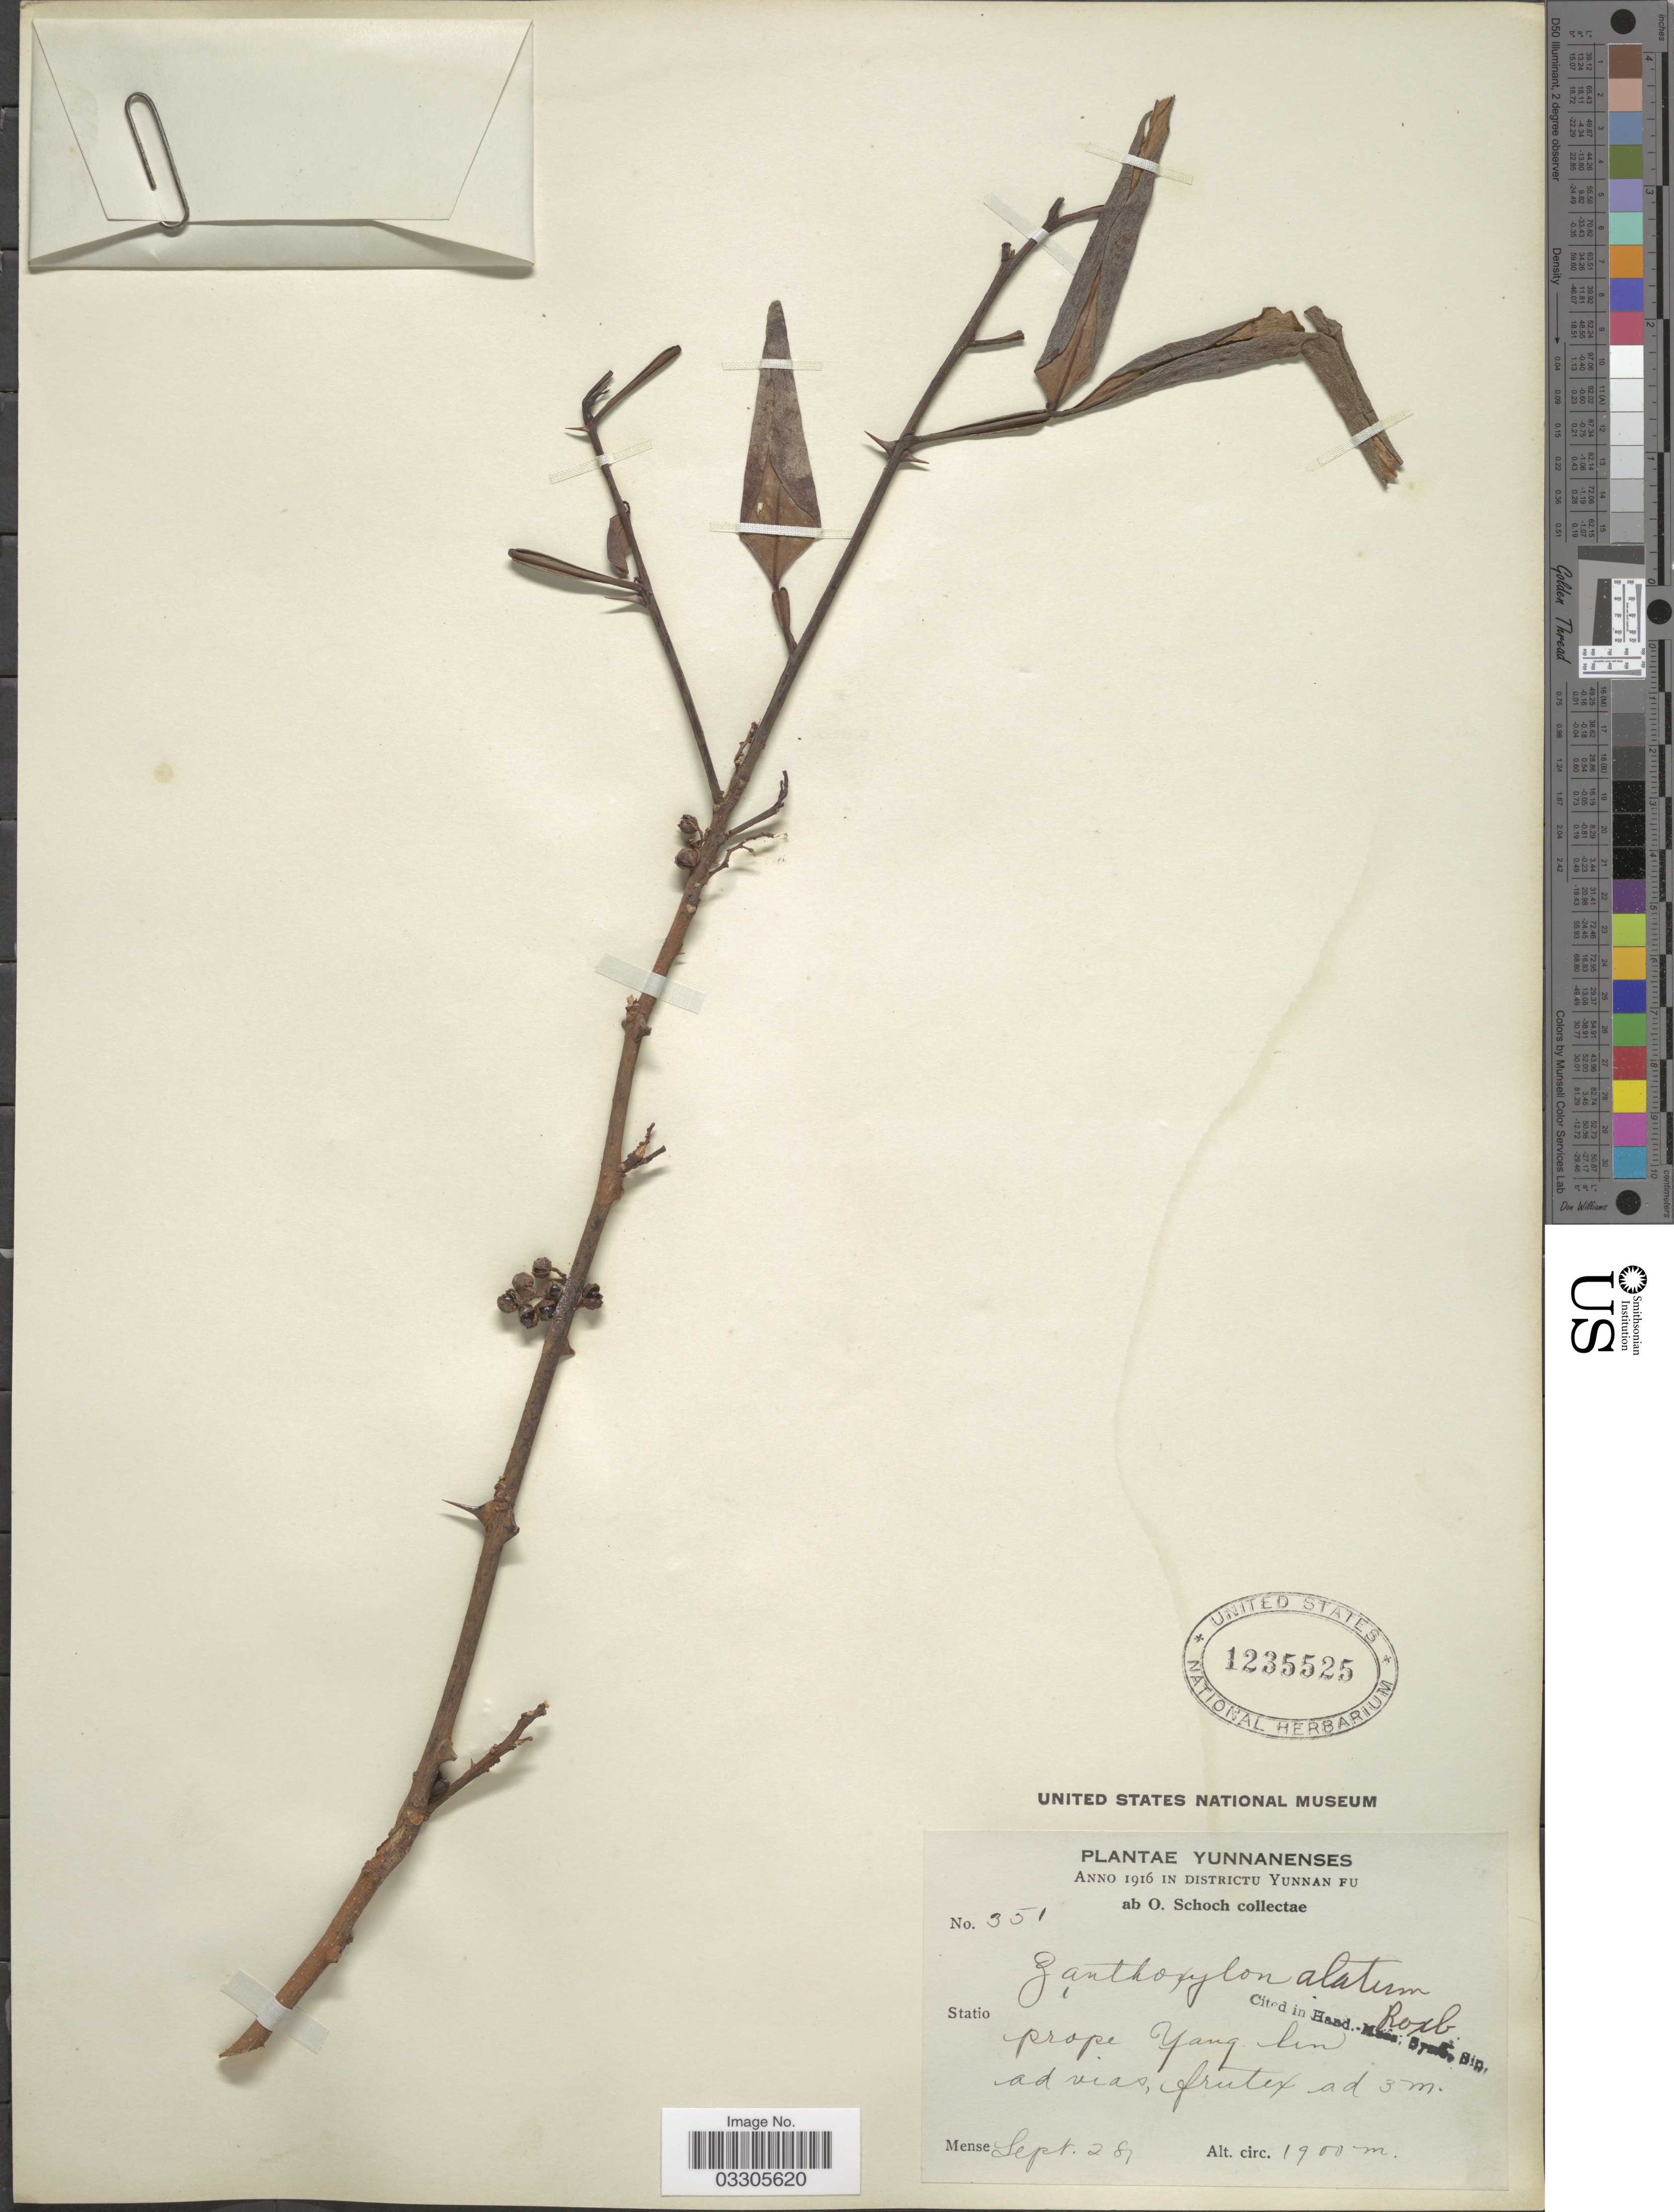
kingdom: Plantae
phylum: Tracheophyta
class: Magnoliopsida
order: Sapindales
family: Rutaceae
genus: Zanthoxylum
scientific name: Zanthoxylum armatum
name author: DC.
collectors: O. Schoch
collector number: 351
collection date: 1916-09-28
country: China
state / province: Yunnan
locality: Districtu Yunnan Fu, Statio prope Yang lin [interpreted].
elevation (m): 1900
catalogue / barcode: US 1235525